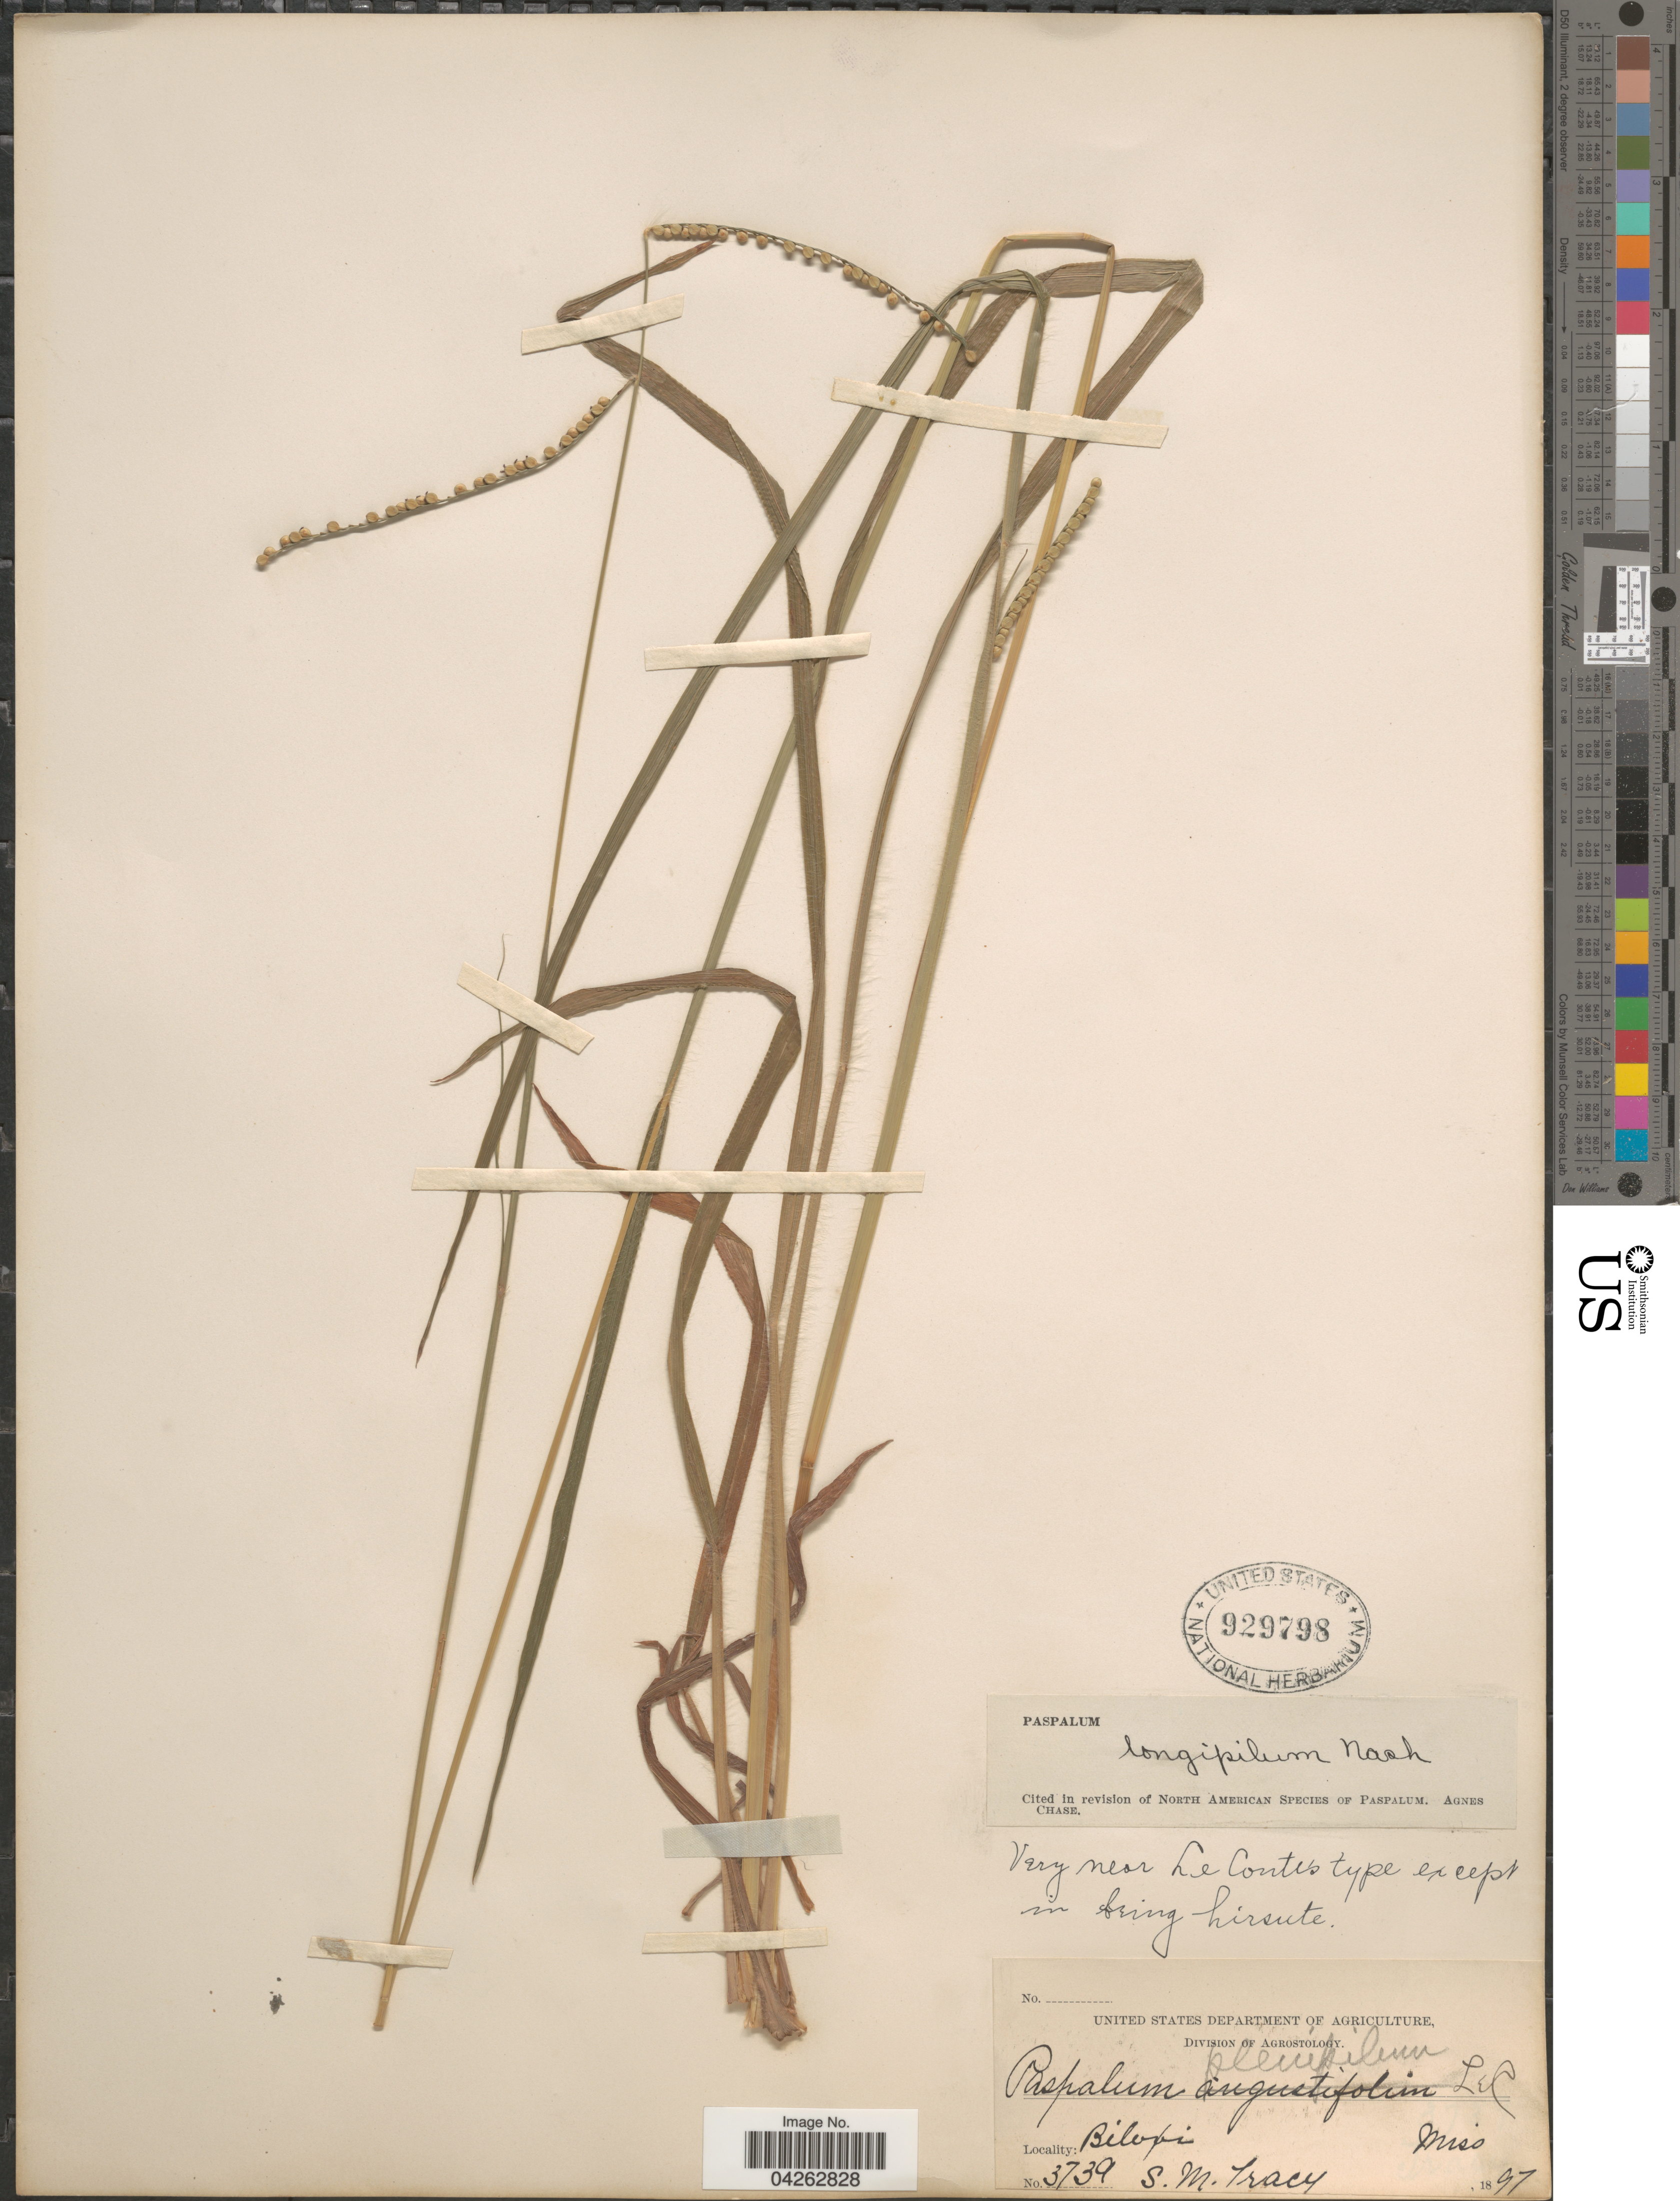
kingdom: Plantae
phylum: Tracheophyta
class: Liliopsida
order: Poales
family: Poaceae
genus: Paspalum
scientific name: Paspalum longipilum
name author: Nash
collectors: S. M. Tracy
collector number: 3739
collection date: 1897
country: United States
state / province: Mississippi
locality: Biloxi.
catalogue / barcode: US 929798